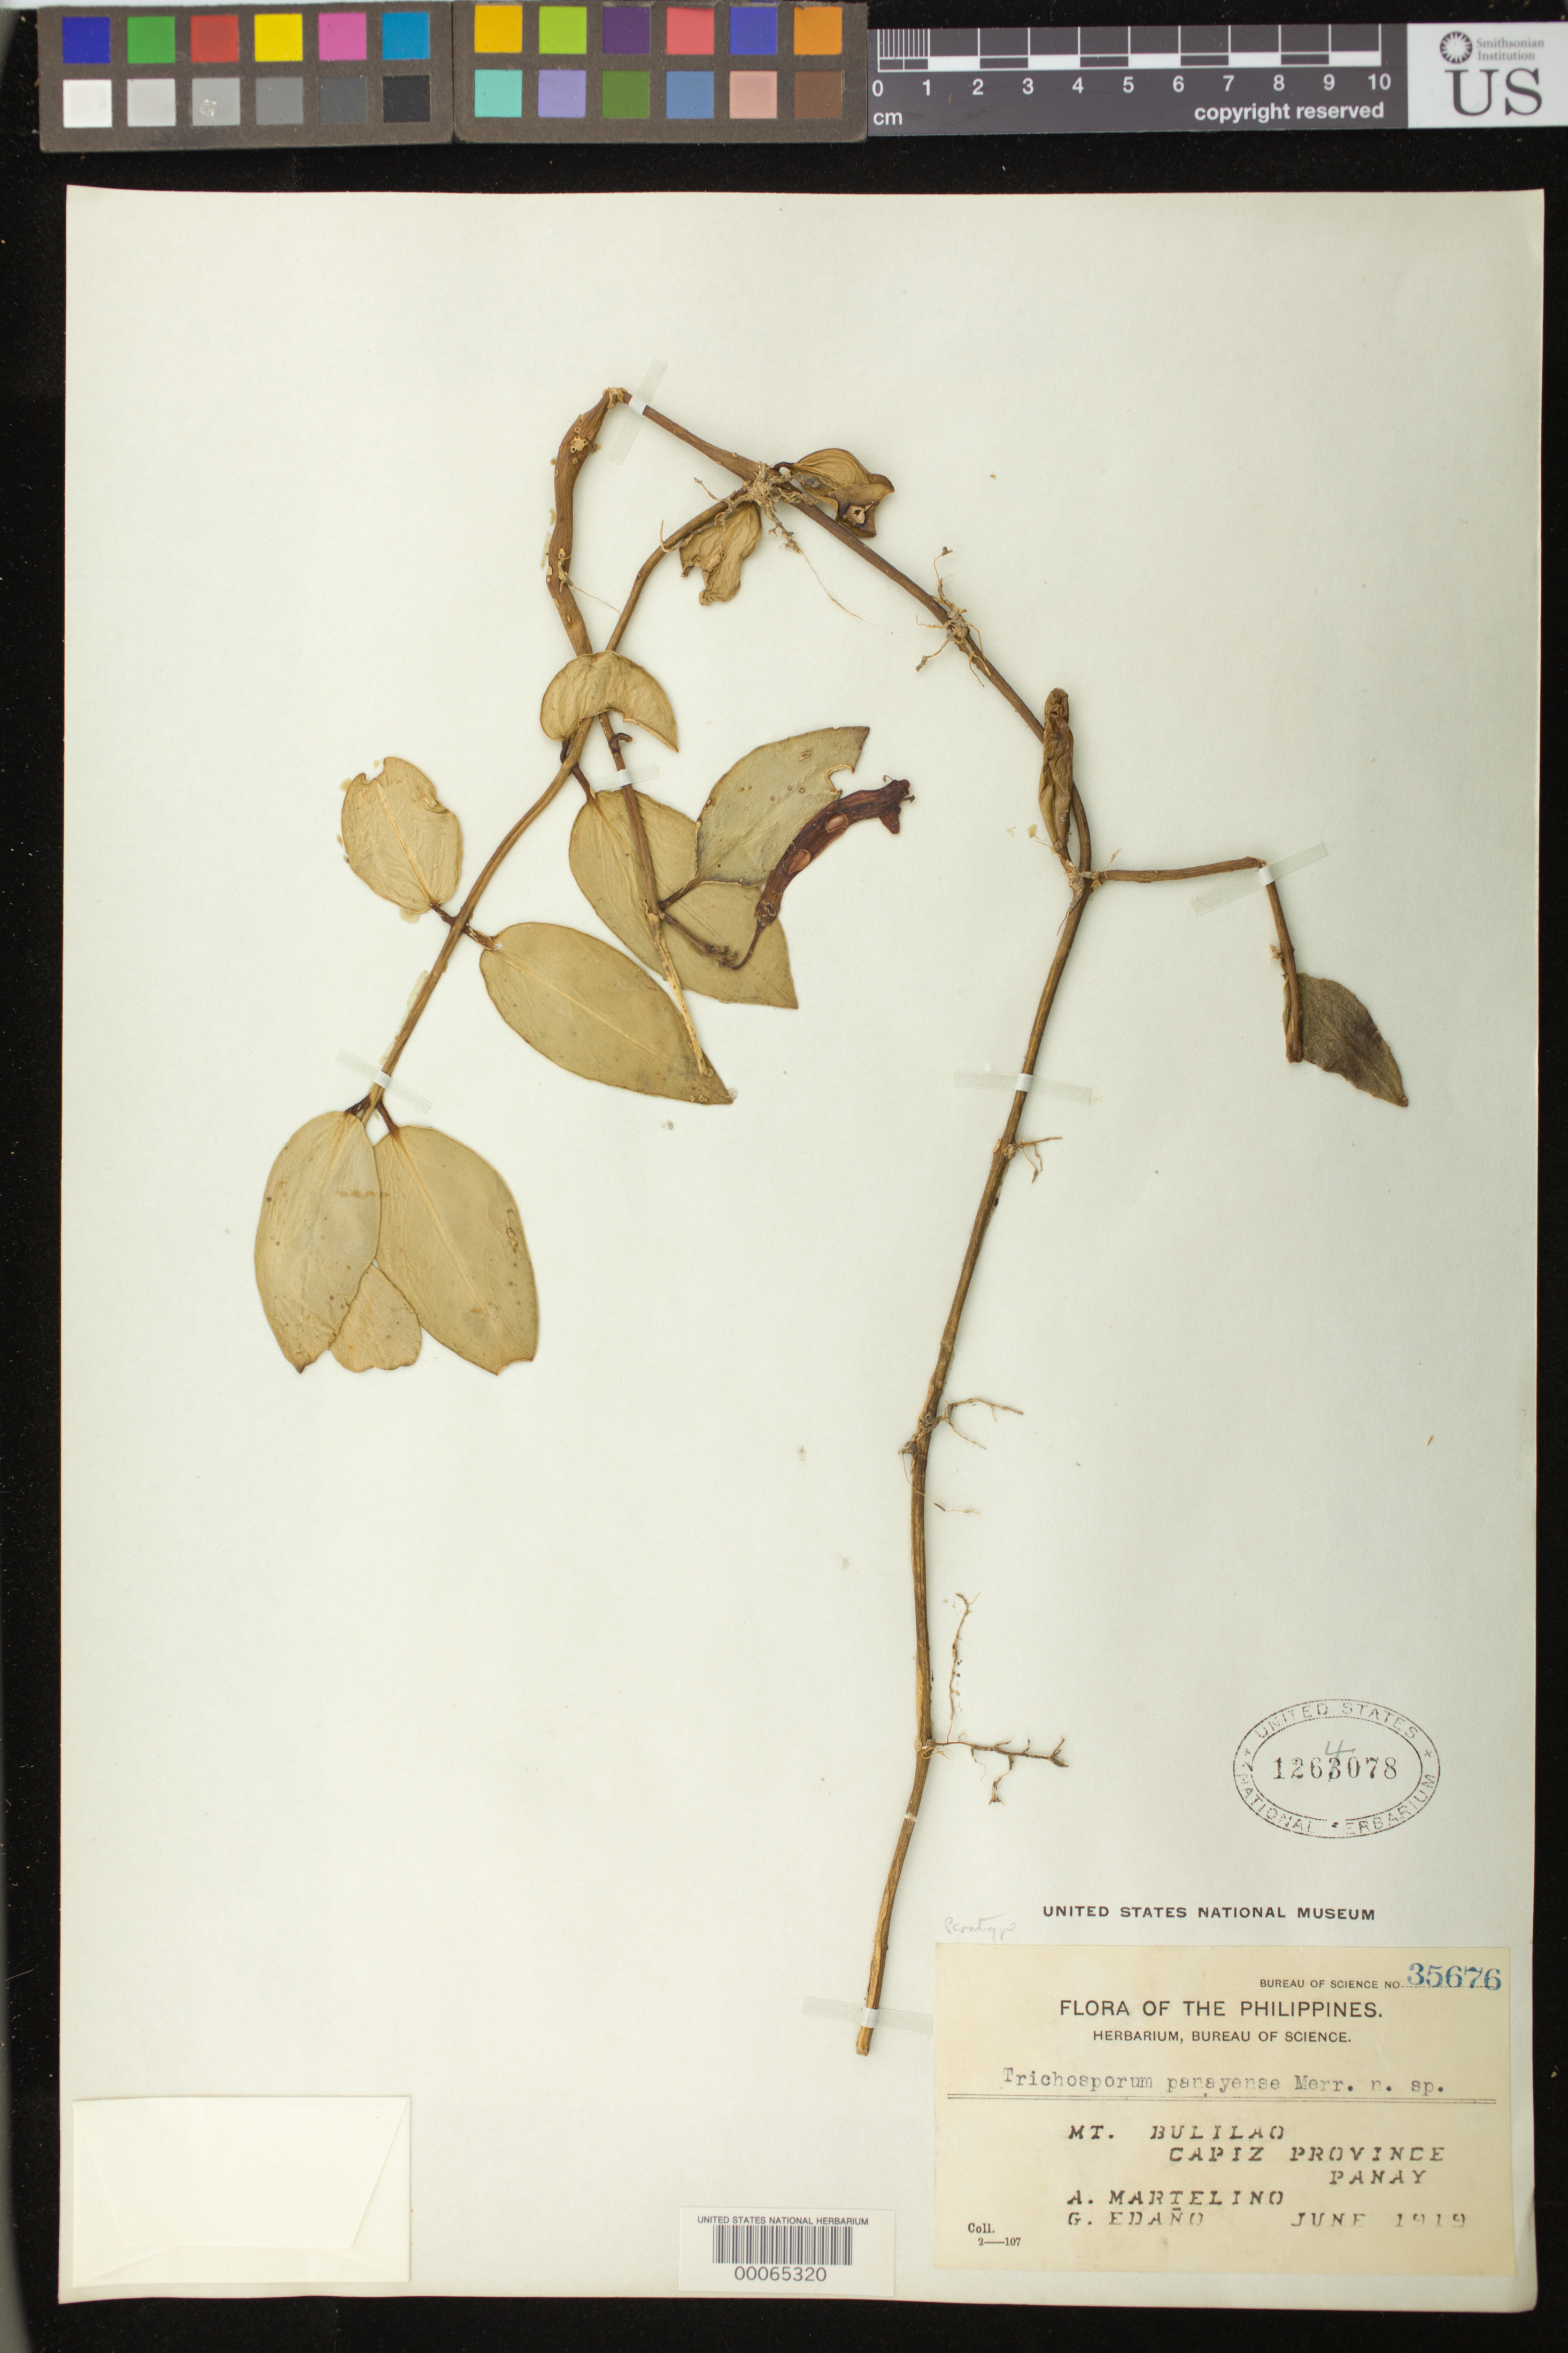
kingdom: Plantae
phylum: Tracheophyta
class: Magnoliopsida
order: Lamiales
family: Gesneriaceae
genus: Trichosporum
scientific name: Trichosporum panayense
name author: Merr.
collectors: A. Martelino & G. E. Edaño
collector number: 35676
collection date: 1919-06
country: Philippines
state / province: Western Visayas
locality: Mt. Bulilao, Capiz Province, Panay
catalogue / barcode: US 1264078